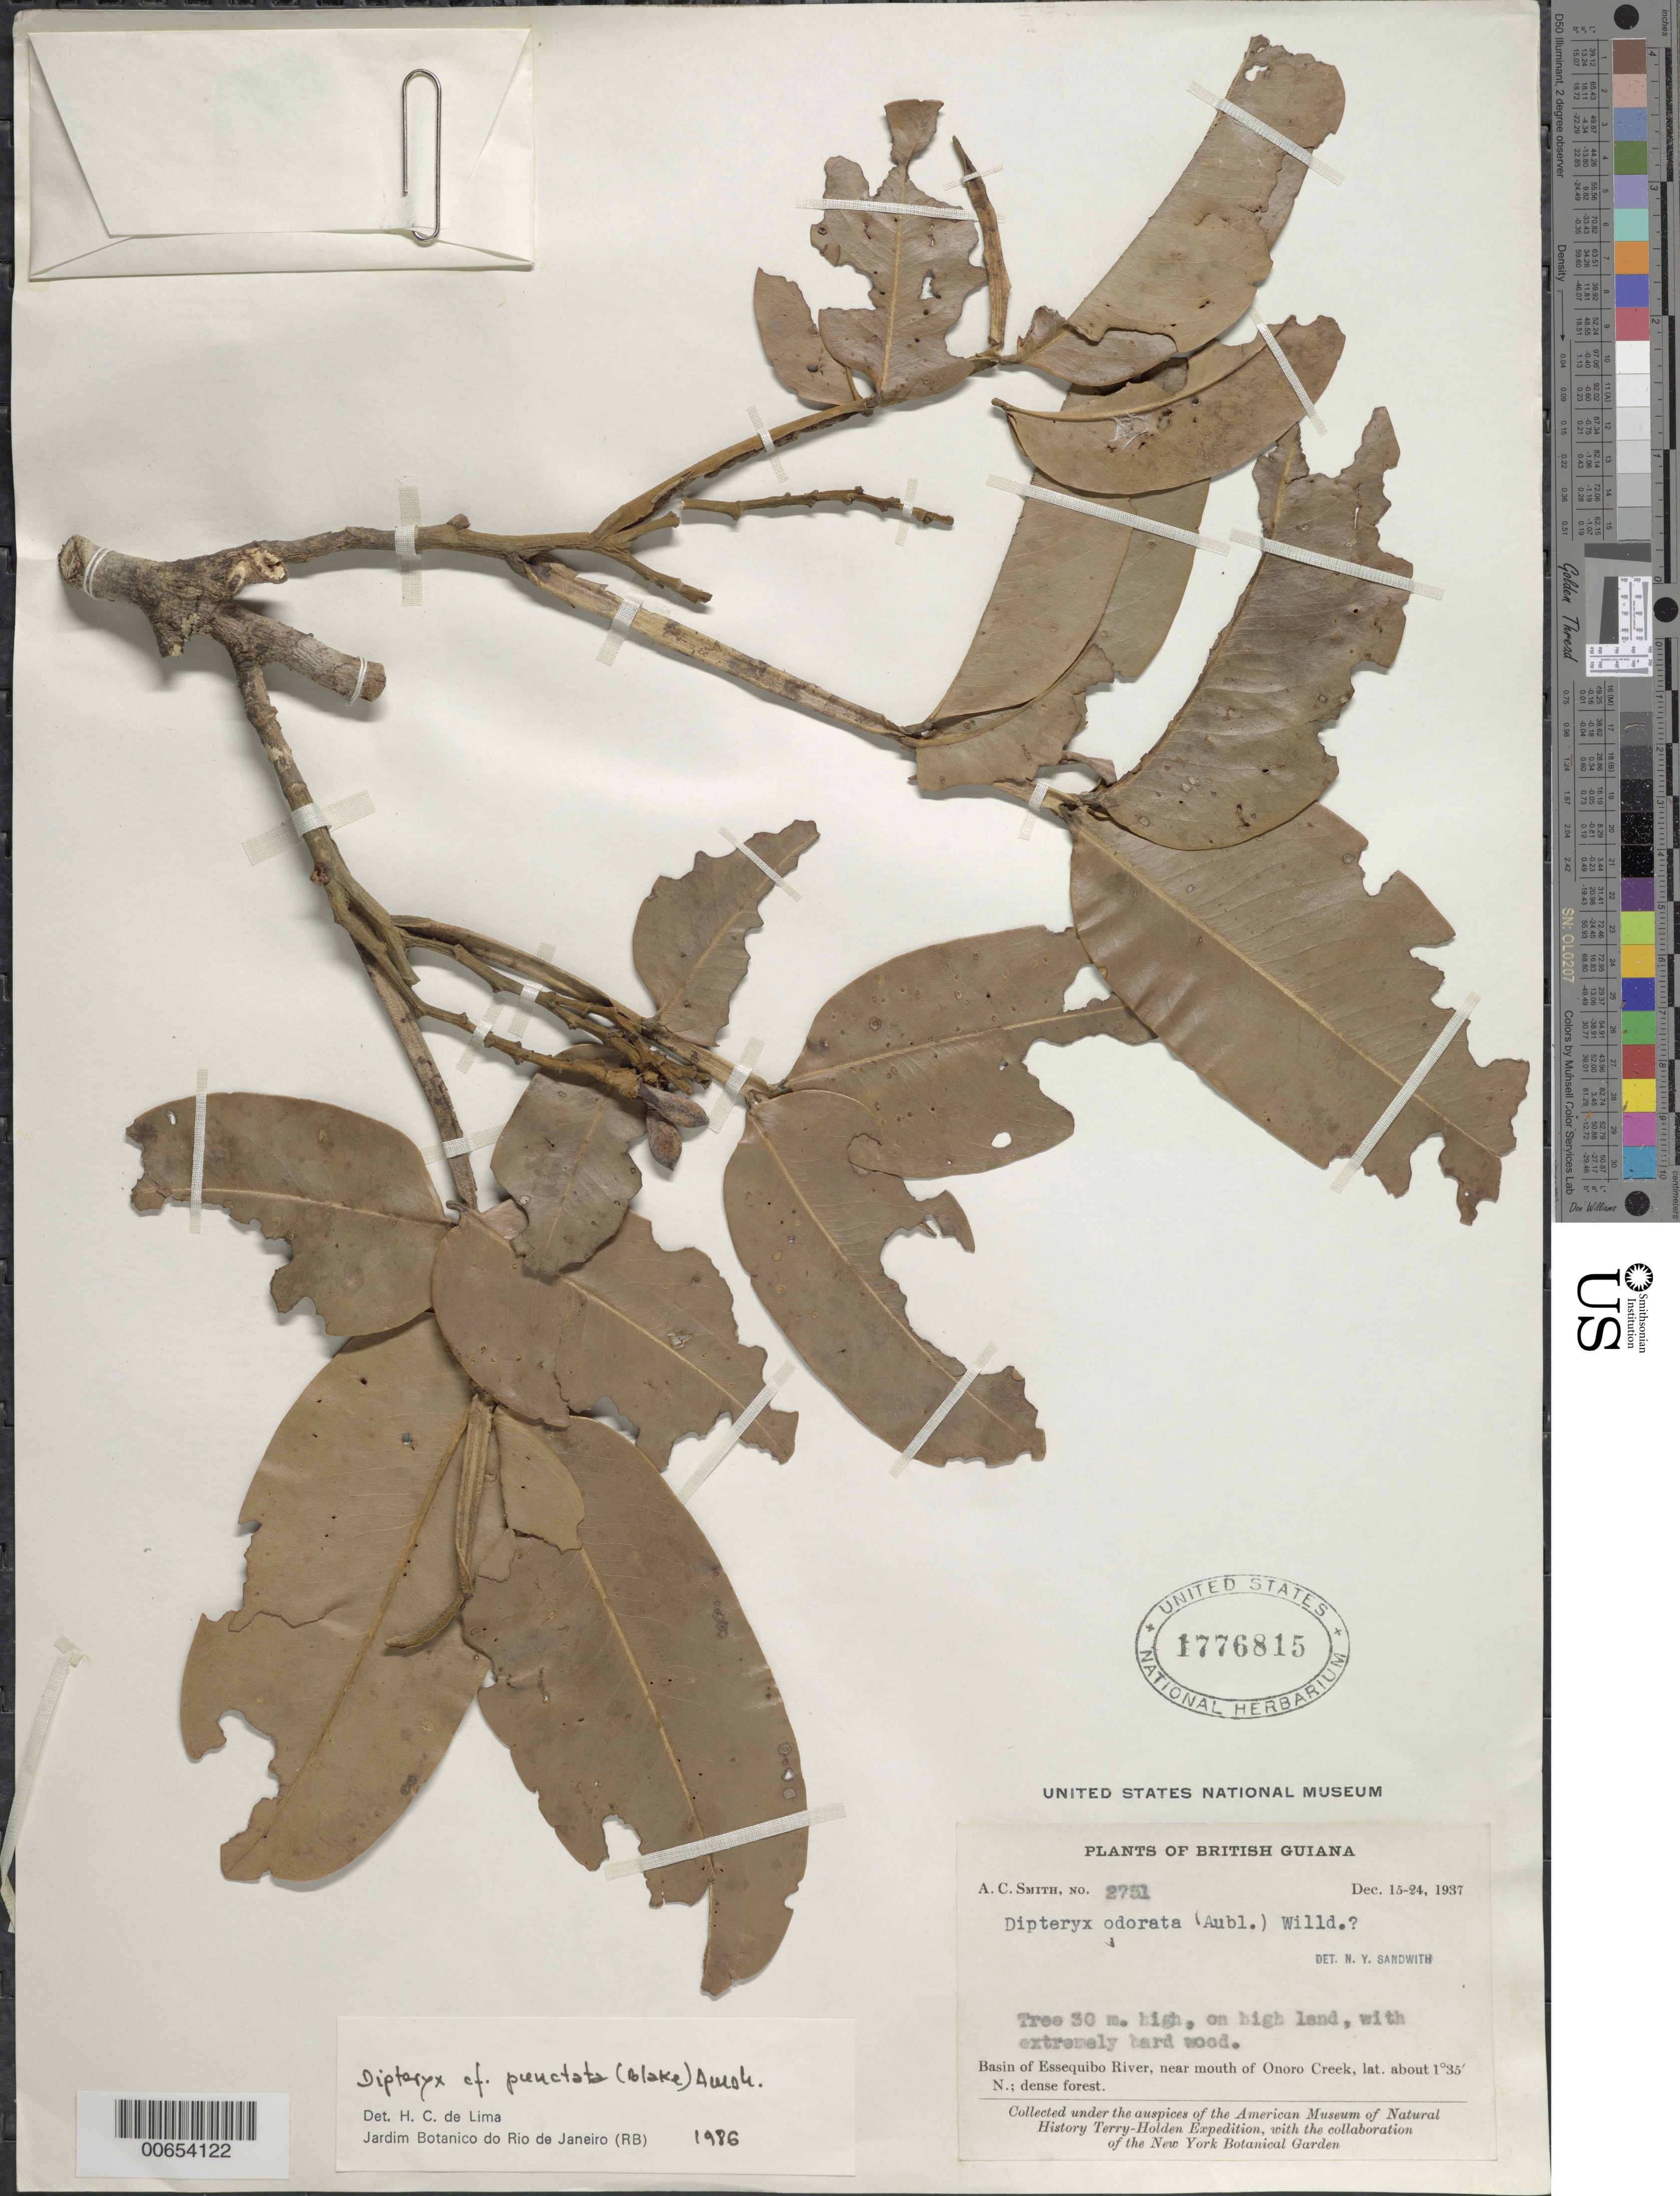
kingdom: Plantae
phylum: Tracheophyta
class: Magnoliopsida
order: Fabales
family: Fabaceae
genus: Dipteryx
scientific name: Dipteryx punctata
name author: (S.F. Blake) Amshoff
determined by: Lima, H. C. de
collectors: A. C. Smith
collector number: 2751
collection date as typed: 15-Dec-37 to 24-Dec-37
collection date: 1937-12-15/1937-12-24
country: Guyana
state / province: U. Takutu-U. Essequibo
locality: Onoro Creek (near mouth), Essequibo River basin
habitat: Dense forest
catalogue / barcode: US 1776815